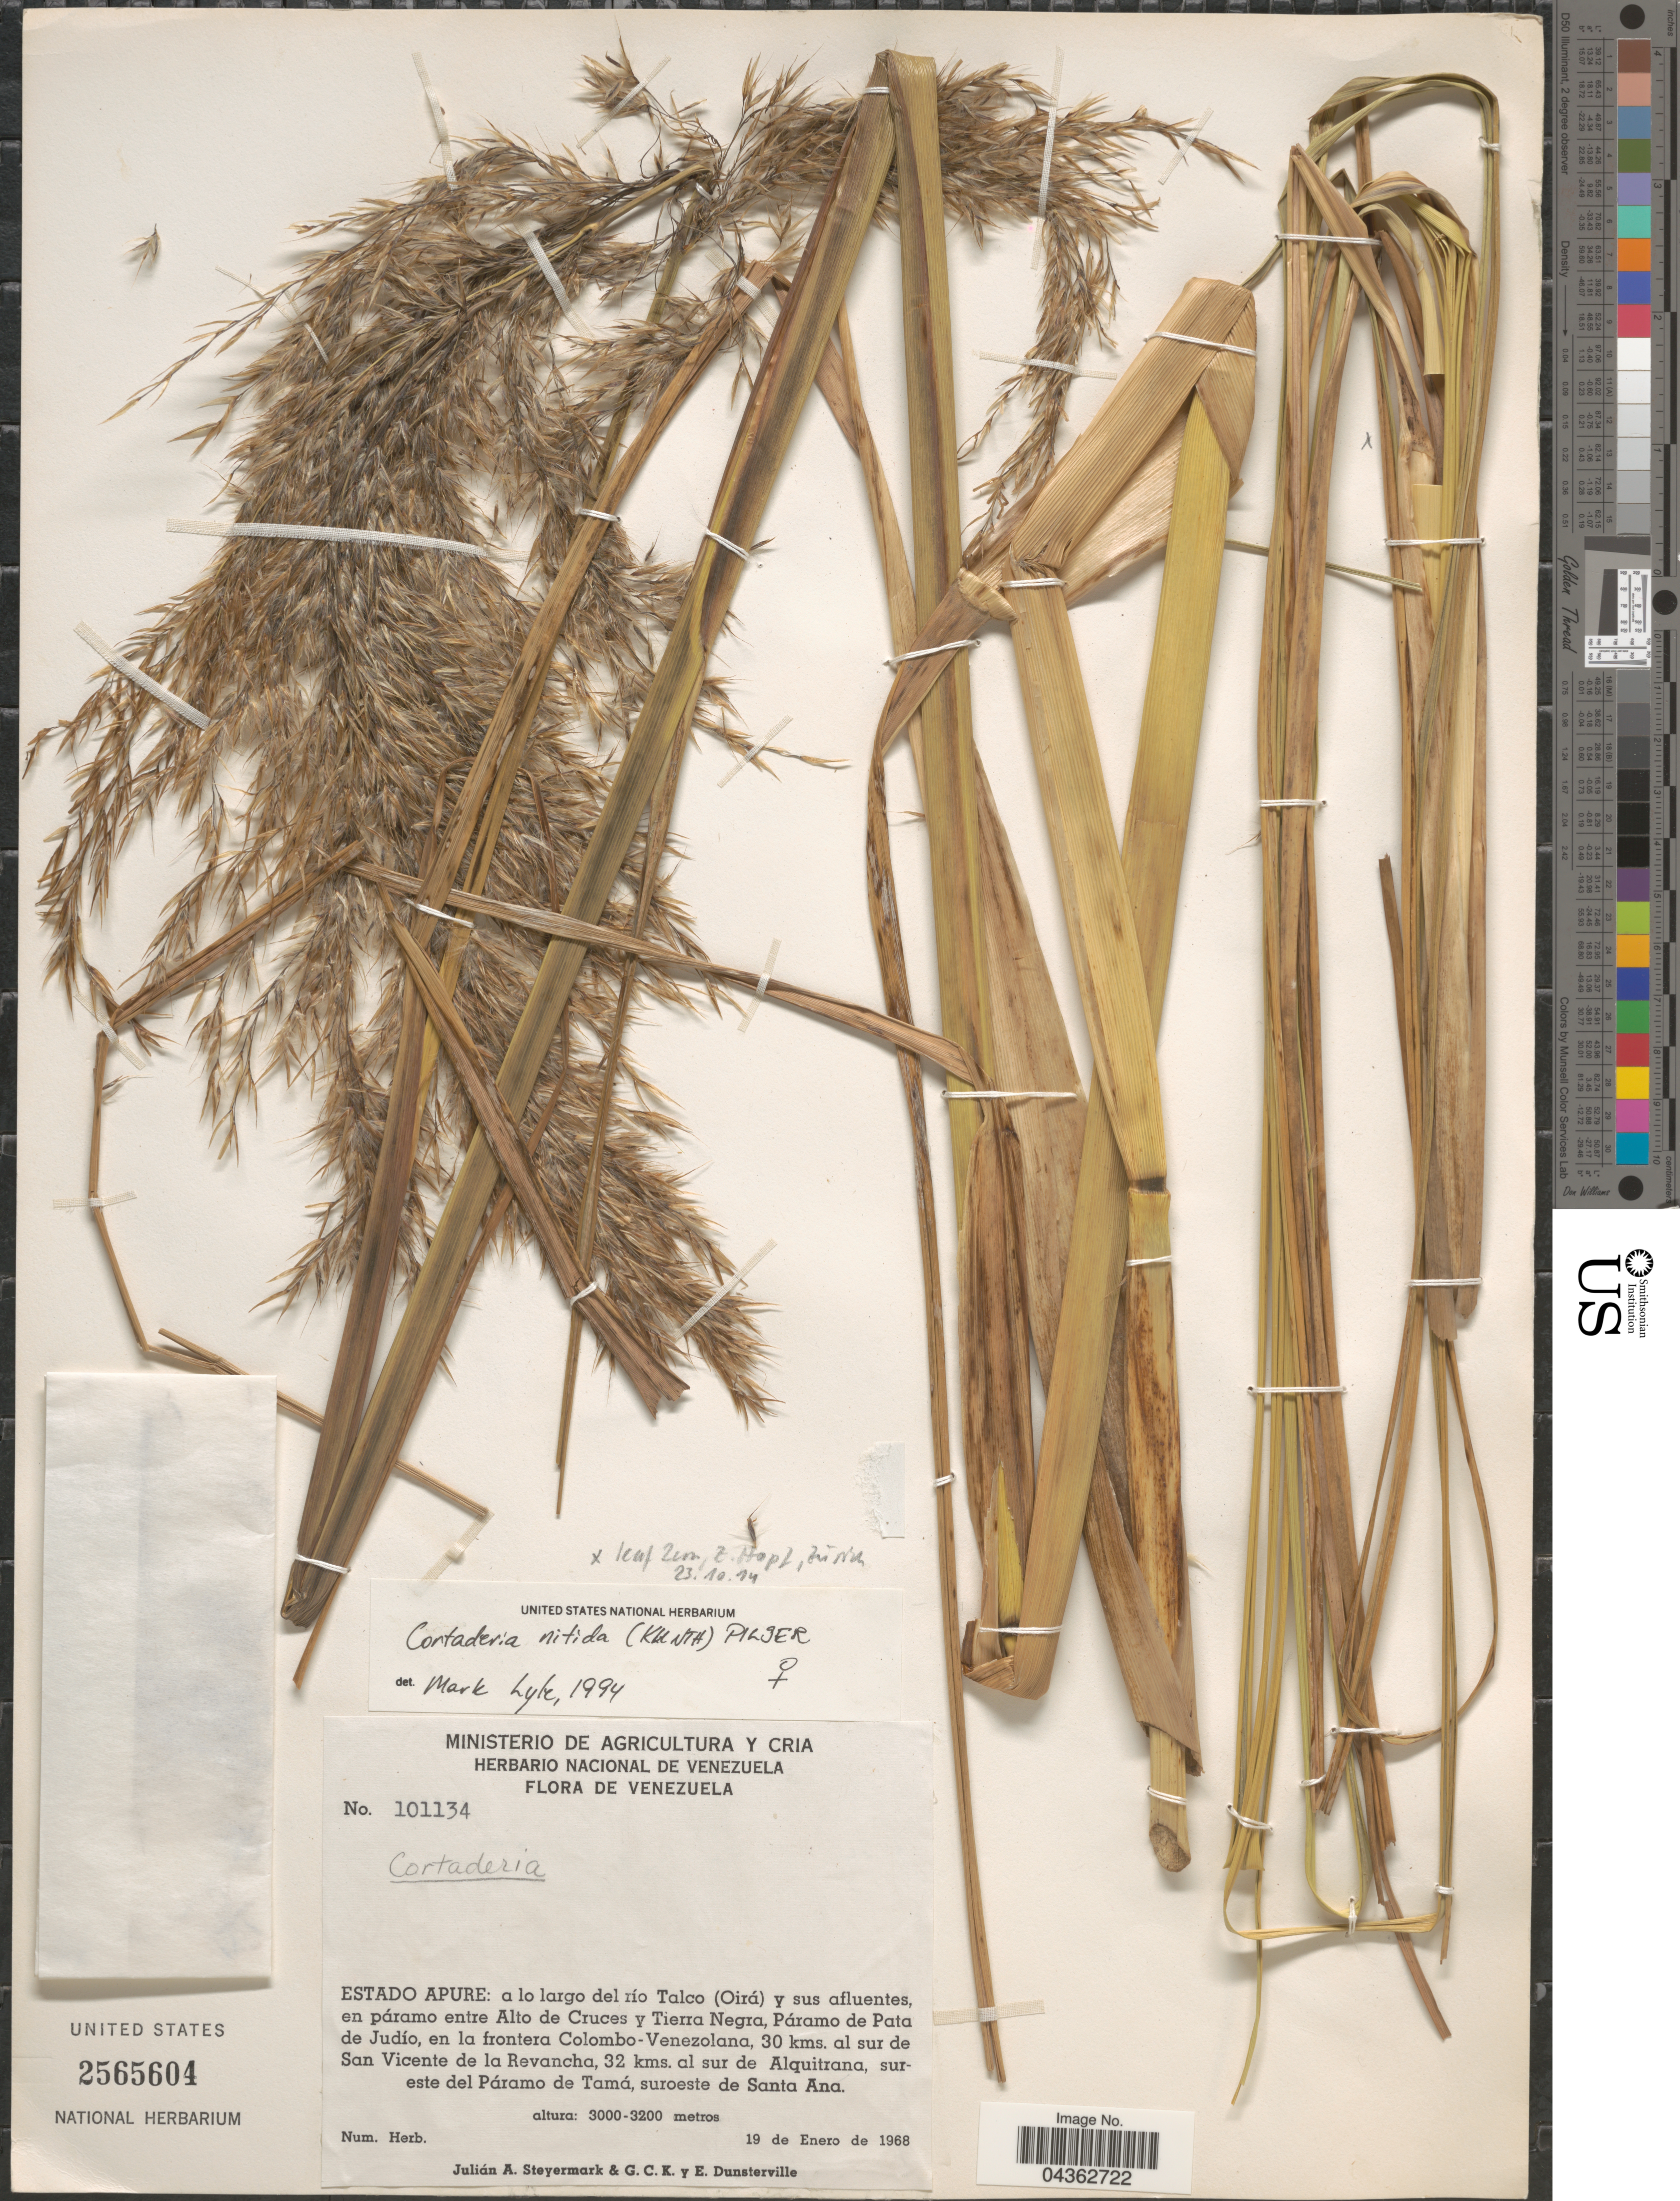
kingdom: Plantae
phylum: Tracheophyta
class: Liliopsida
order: Poales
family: Poaceae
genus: Cortaderia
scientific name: Cortaderia nitida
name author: (Kunth) Pilg.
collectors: J. Steyermark, G. C. K. Dunsterville & E. Dunsterville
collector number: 101134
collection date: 1968-01-19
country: Venezuela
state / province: Apure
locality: A lo largo del río Talco (Oirá) y sus afluentes, en páramo entre Alto de Cruces y Tierra Negra, Páramo de Pata de Judío, en la frontera Colombo-Venezolana, 30 kms. al sur de San Vicente de la Revancha, 32 kms. al sur de Alquitrana, sureste del Páramo de Tamá, suroeste de Santa Ana.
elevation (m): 3000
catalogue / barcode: US 2565604